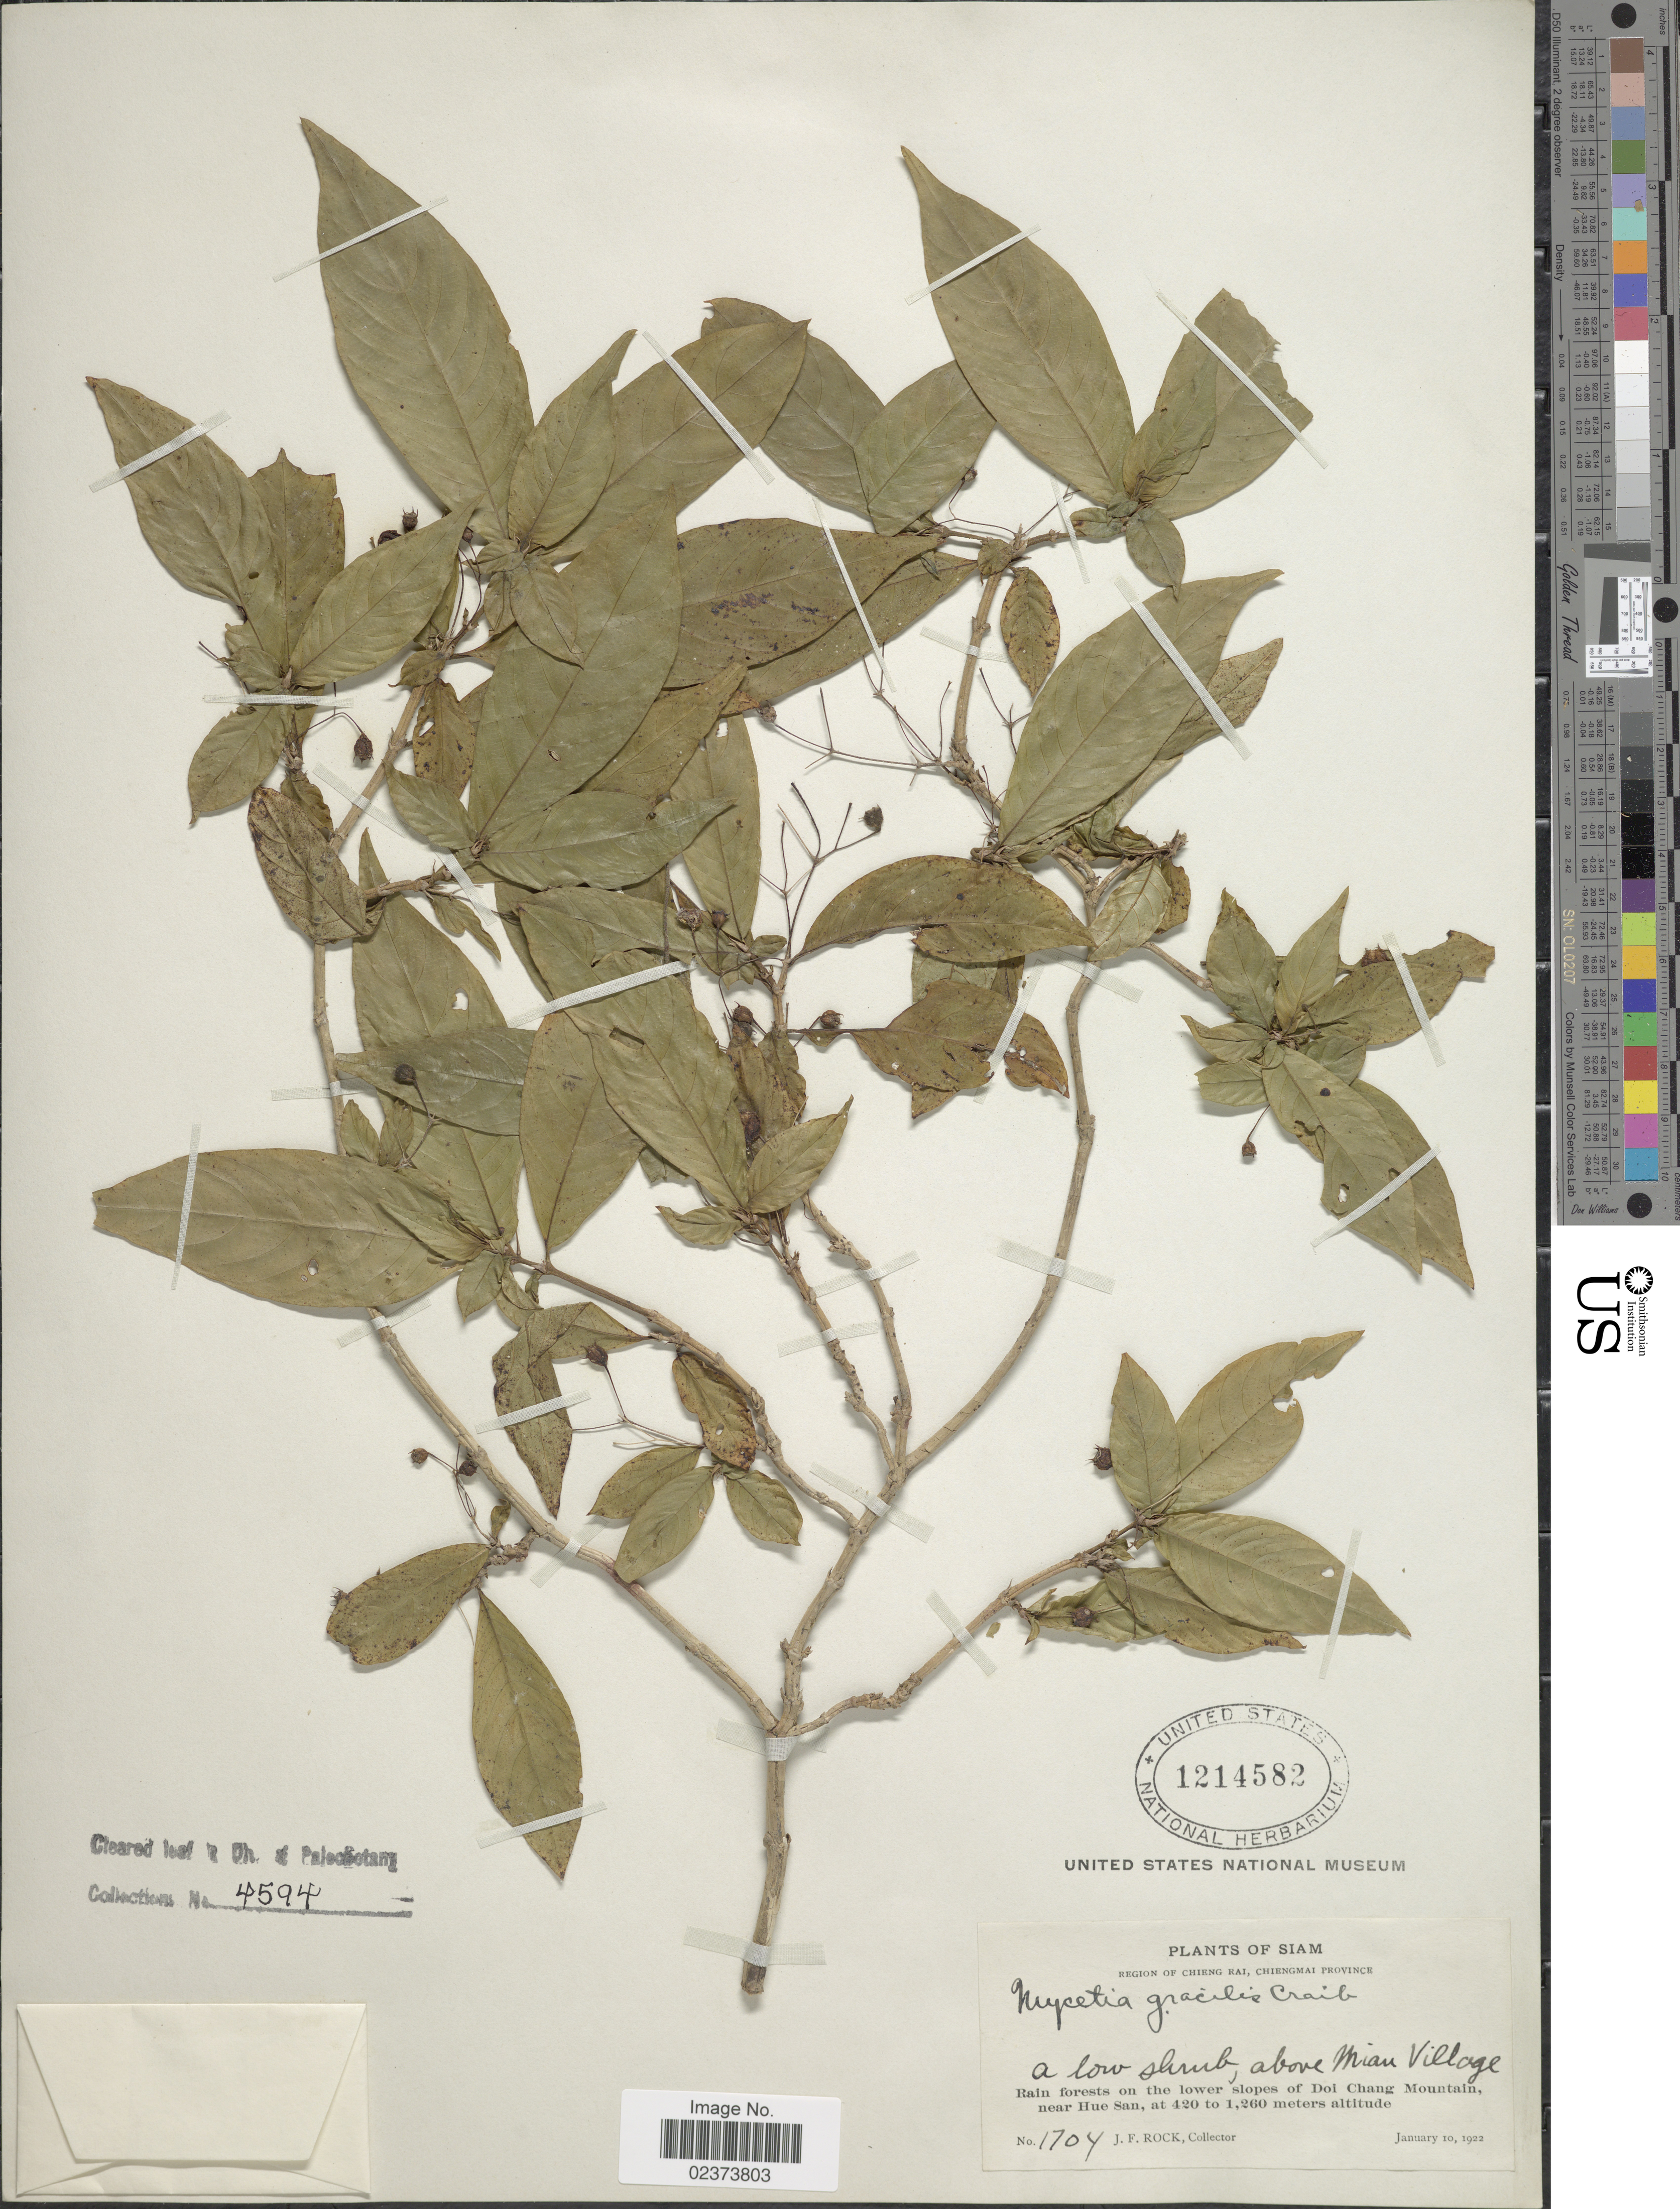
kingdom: Plantae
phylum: Tracheophyta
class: Magnoliopsida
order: Gentianales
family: Rubiaceae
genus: Mycetia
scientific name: Mycetia gracilis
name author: Craib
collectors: J. Rock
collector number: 1704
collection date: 1922-01-10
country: Thailand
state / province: Chiang Mai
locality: Siam, Region of Chieng Rai, Chiengmai Province, Rain forests on the lower slopes of Doi Chang Mountain near Hue San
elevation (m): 420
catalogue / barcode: US 1214582